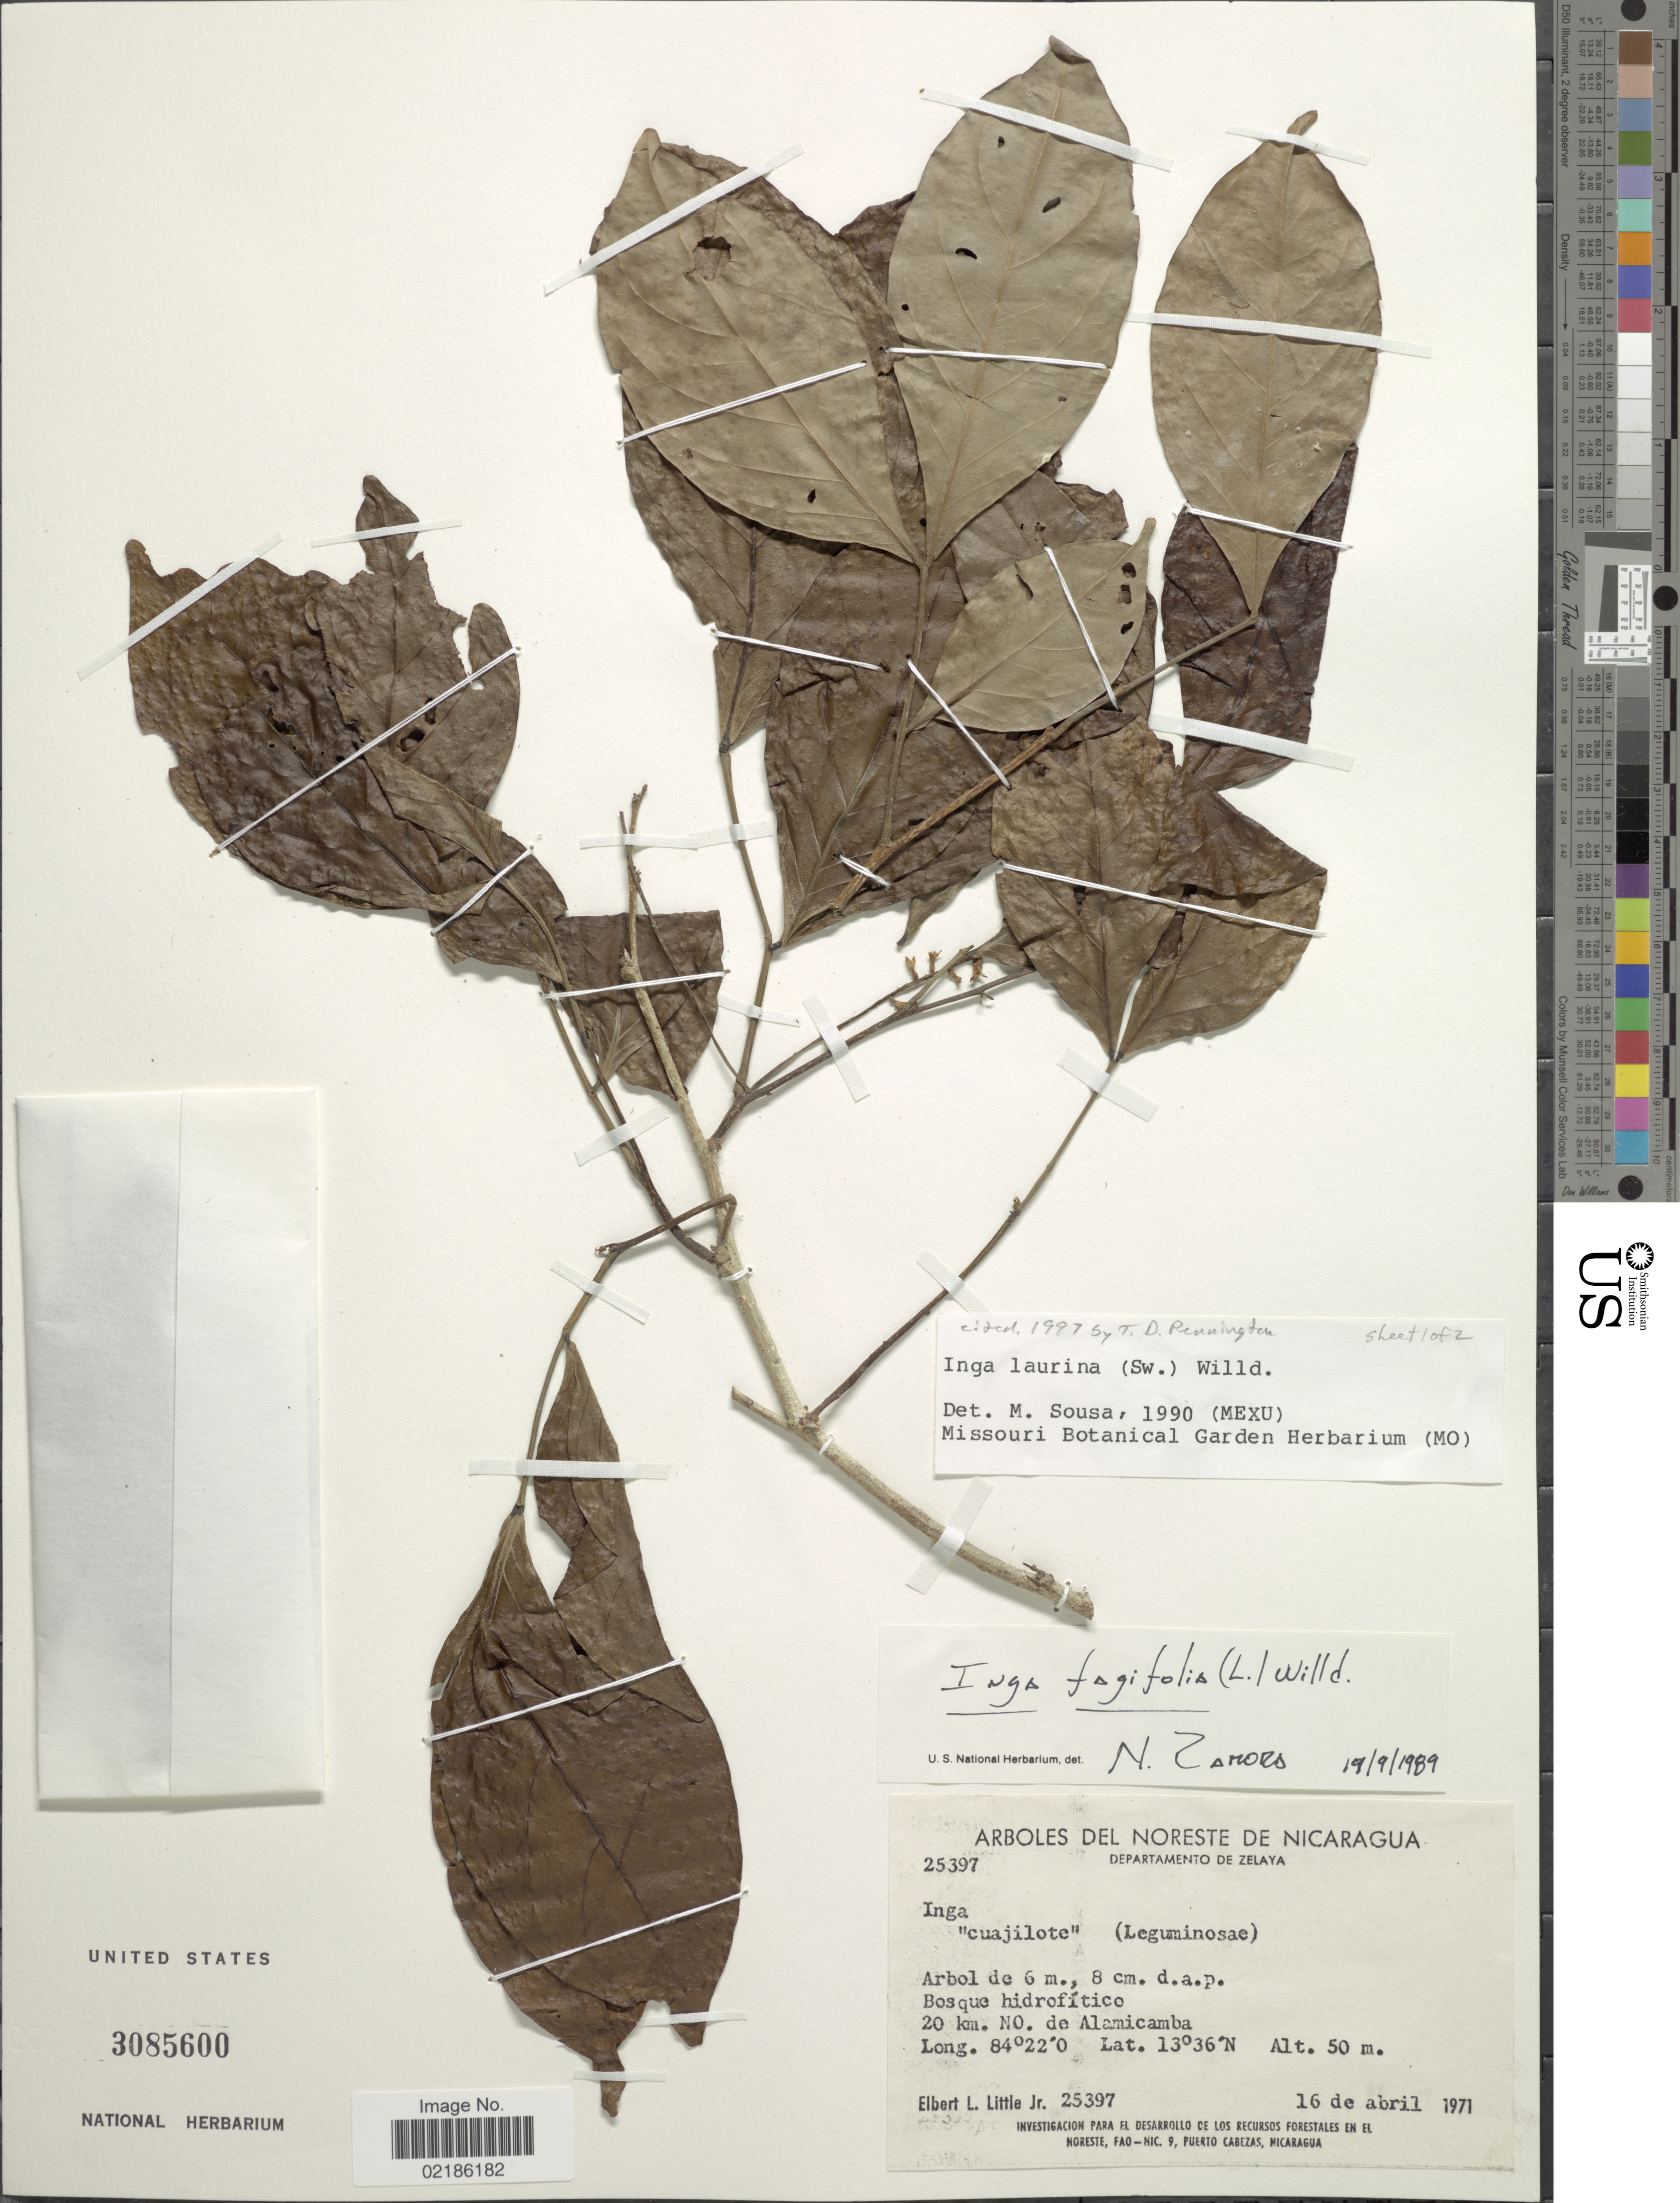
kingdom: Plantae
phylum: Tracheophyta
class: Magnoliopsida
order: Fabales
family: Fabaceae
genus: Inga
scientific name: Inga laurina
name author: (Sw.) Willd.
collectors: E. L. Little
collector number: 25397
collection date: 1971-04-16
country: Nicaragua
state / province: Atlantico Norte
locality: Noreste de Nicaragua. Deparatamento Zelaya. Bosque hidrofitico. 20 km. NO. de Alamicamba.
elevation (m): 50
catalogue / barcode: US 3085600